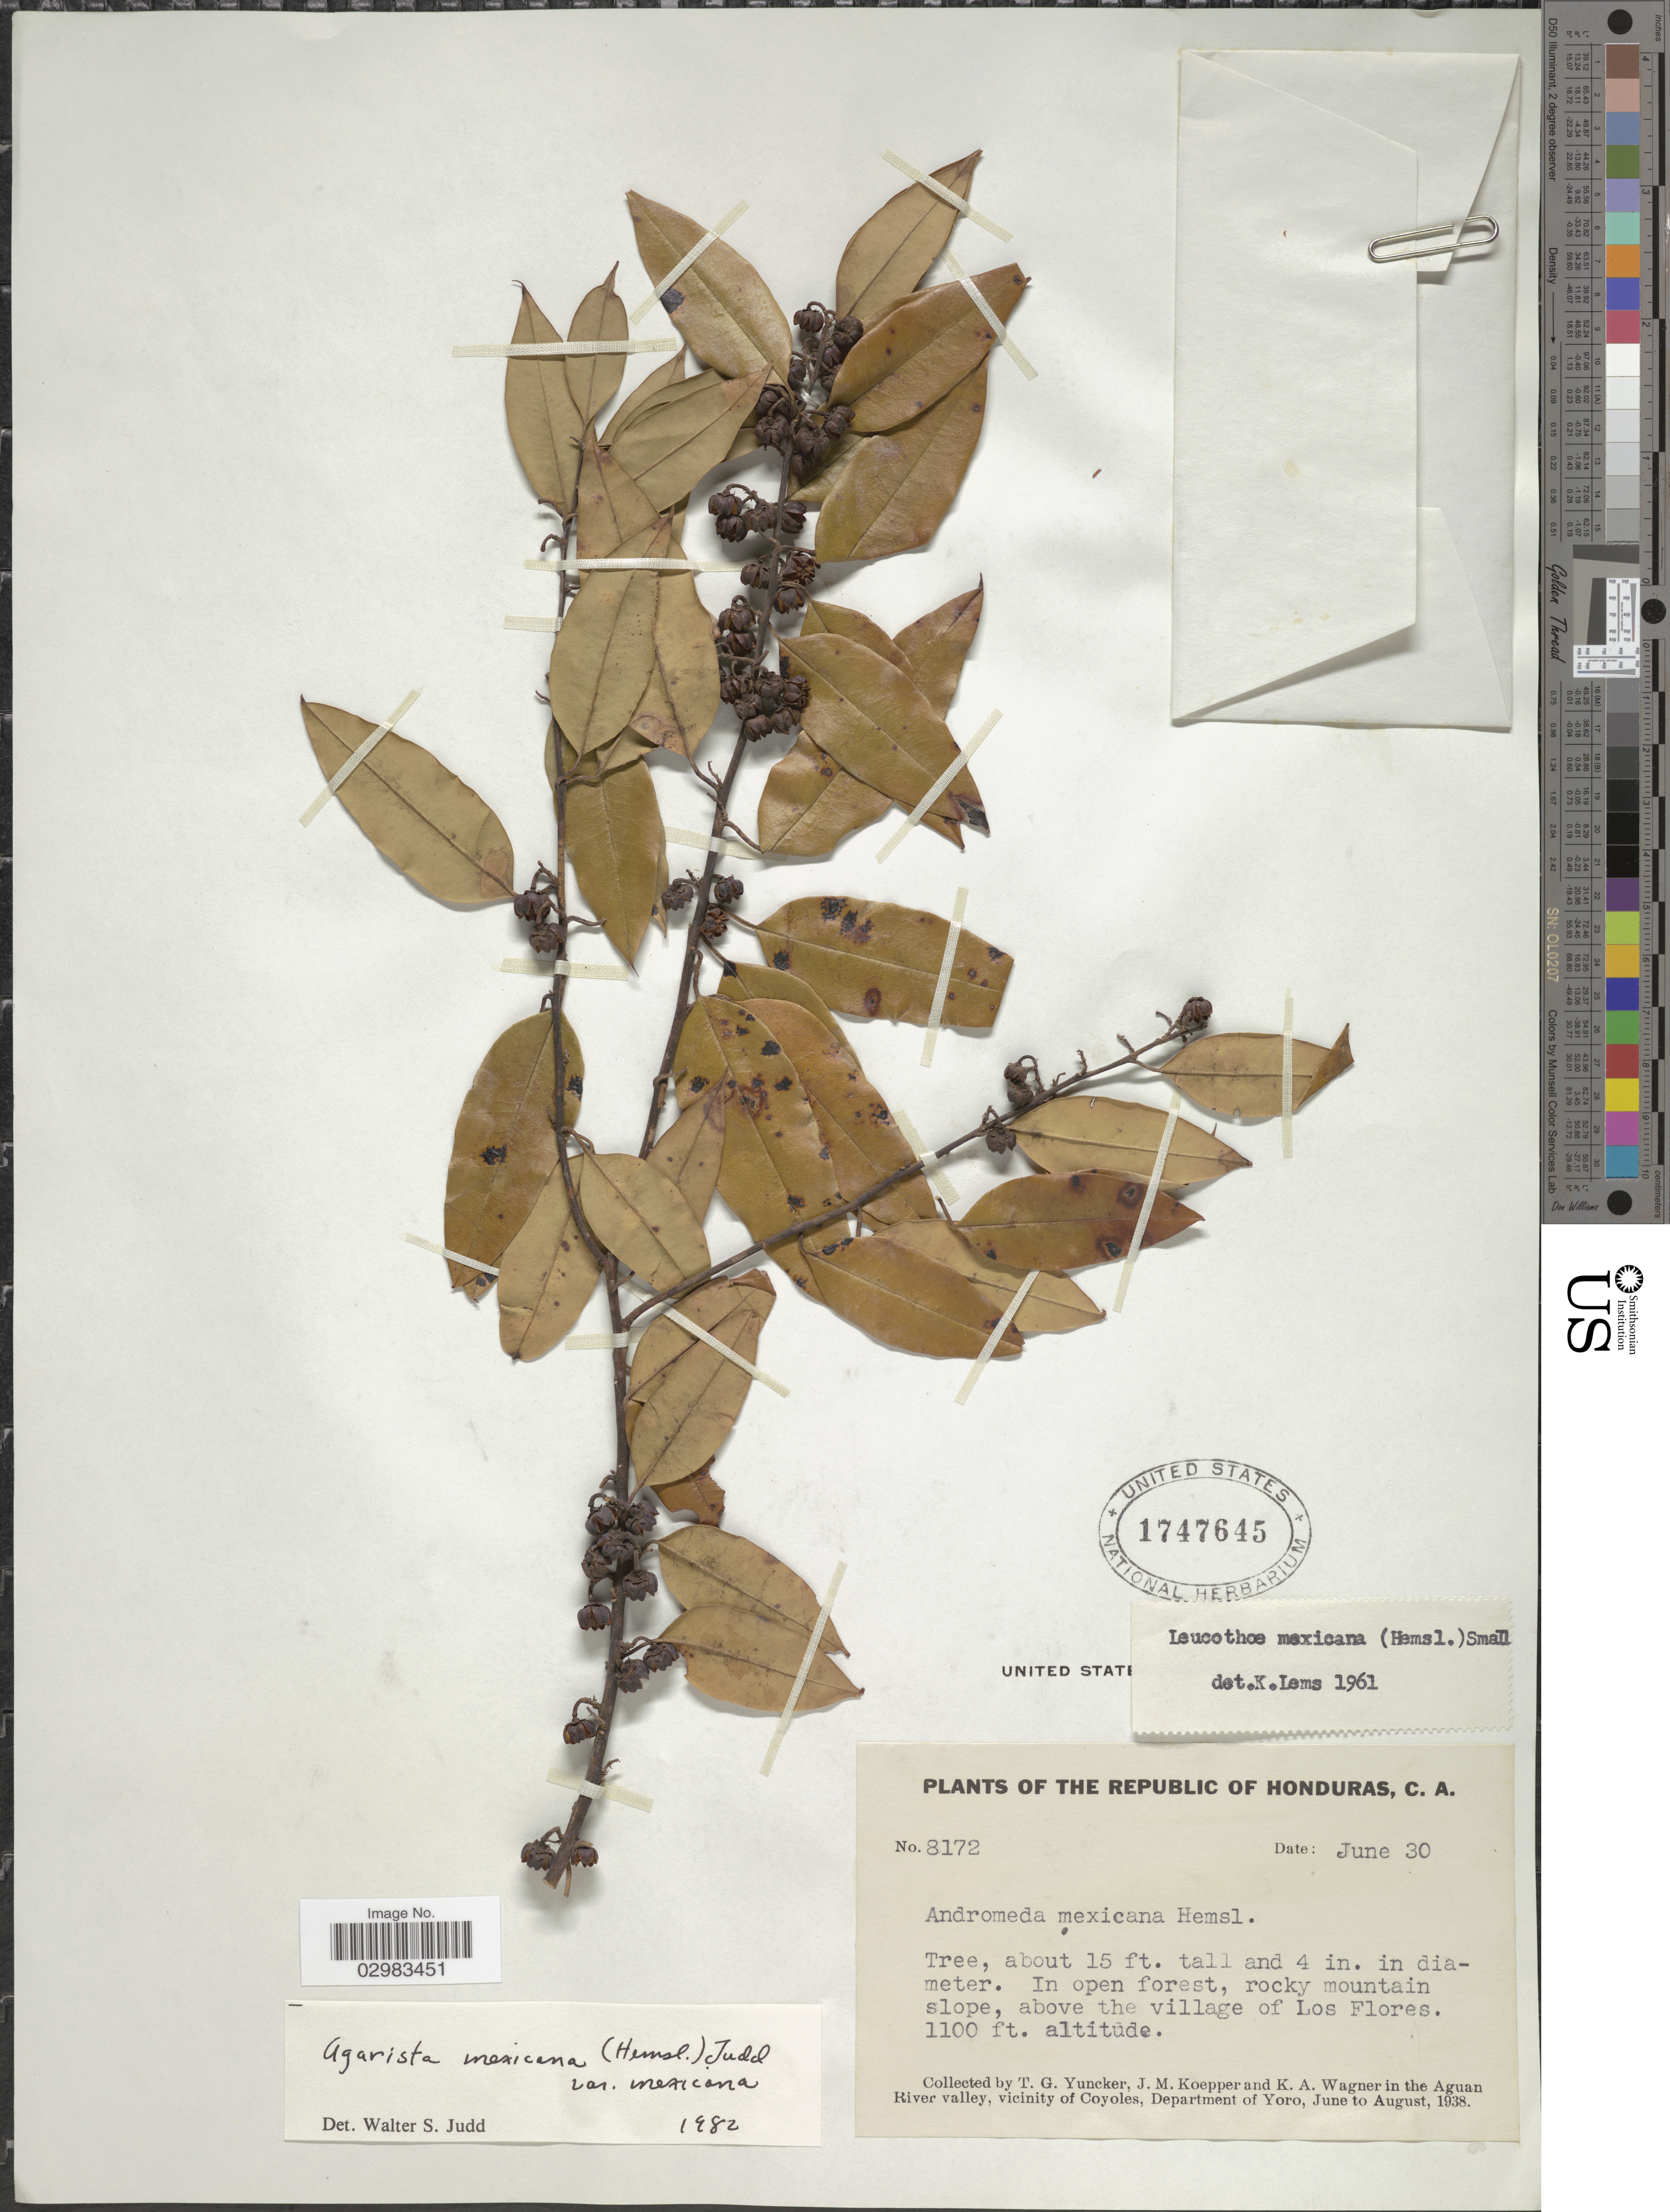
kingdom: Plantae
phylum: Tracheophyta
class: Magnoliopsida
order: Ericales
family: Ericaceae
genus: Leucothoe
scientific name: Leucothoë mexicana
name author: (Hemsl.) Small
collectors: T. G. Yuncker, J. M. Koepper & K. A. Wagner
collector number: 8172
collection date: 1938-06-30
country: Honduras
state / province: Yoro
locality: Above the village of Los Flores. Aguan River valley, vicinity of Coyoles, Department of Yoro.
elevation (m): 335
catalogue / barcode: US 1747645